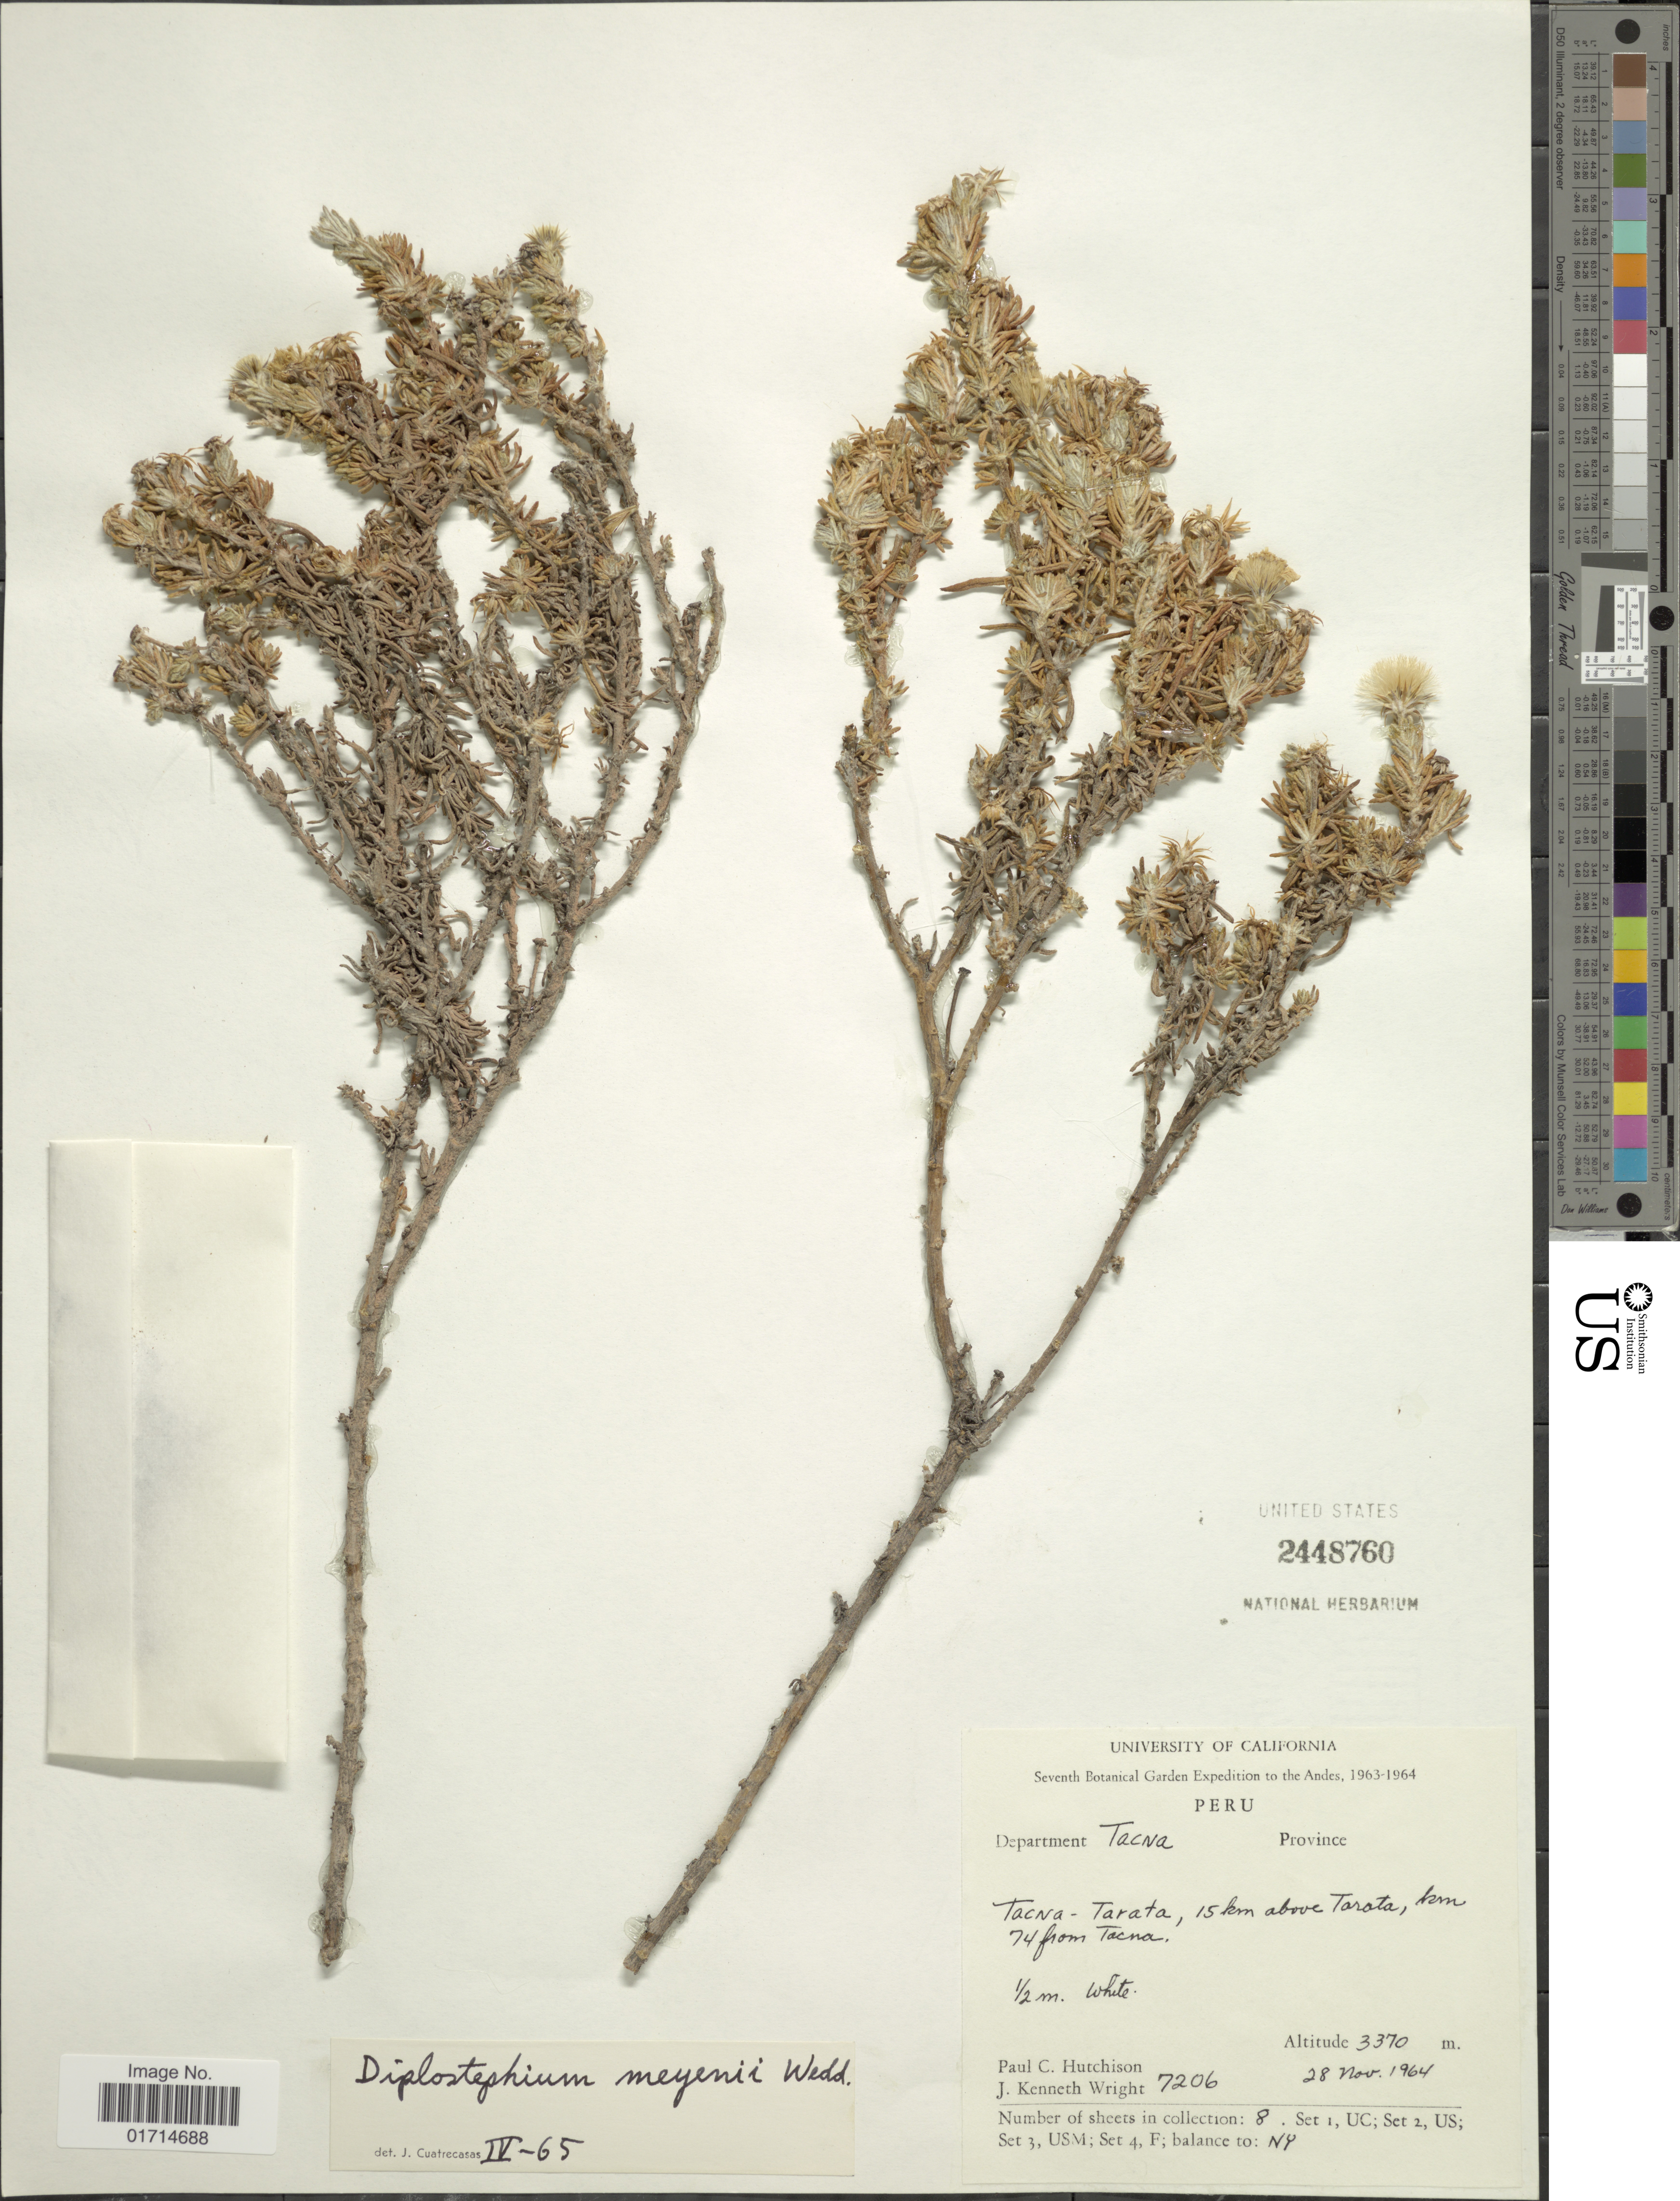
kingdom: Plantae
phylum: Tracheophyta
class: Magnoliopsida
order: Asterales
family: Asteraceae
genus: Diplostephium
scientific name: Diplostephium meyenii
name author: (Sch. Bip. ex Wedd.) S.F. Blake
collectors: P. C. Hutchison & J. K. Wright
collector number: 7206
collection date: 1964-11-28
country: Peru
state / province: Tacna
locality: Tacna, Tarata, 15 km above Tarata, km 74 from Tacna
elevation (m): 3370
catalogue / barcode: US 2448760